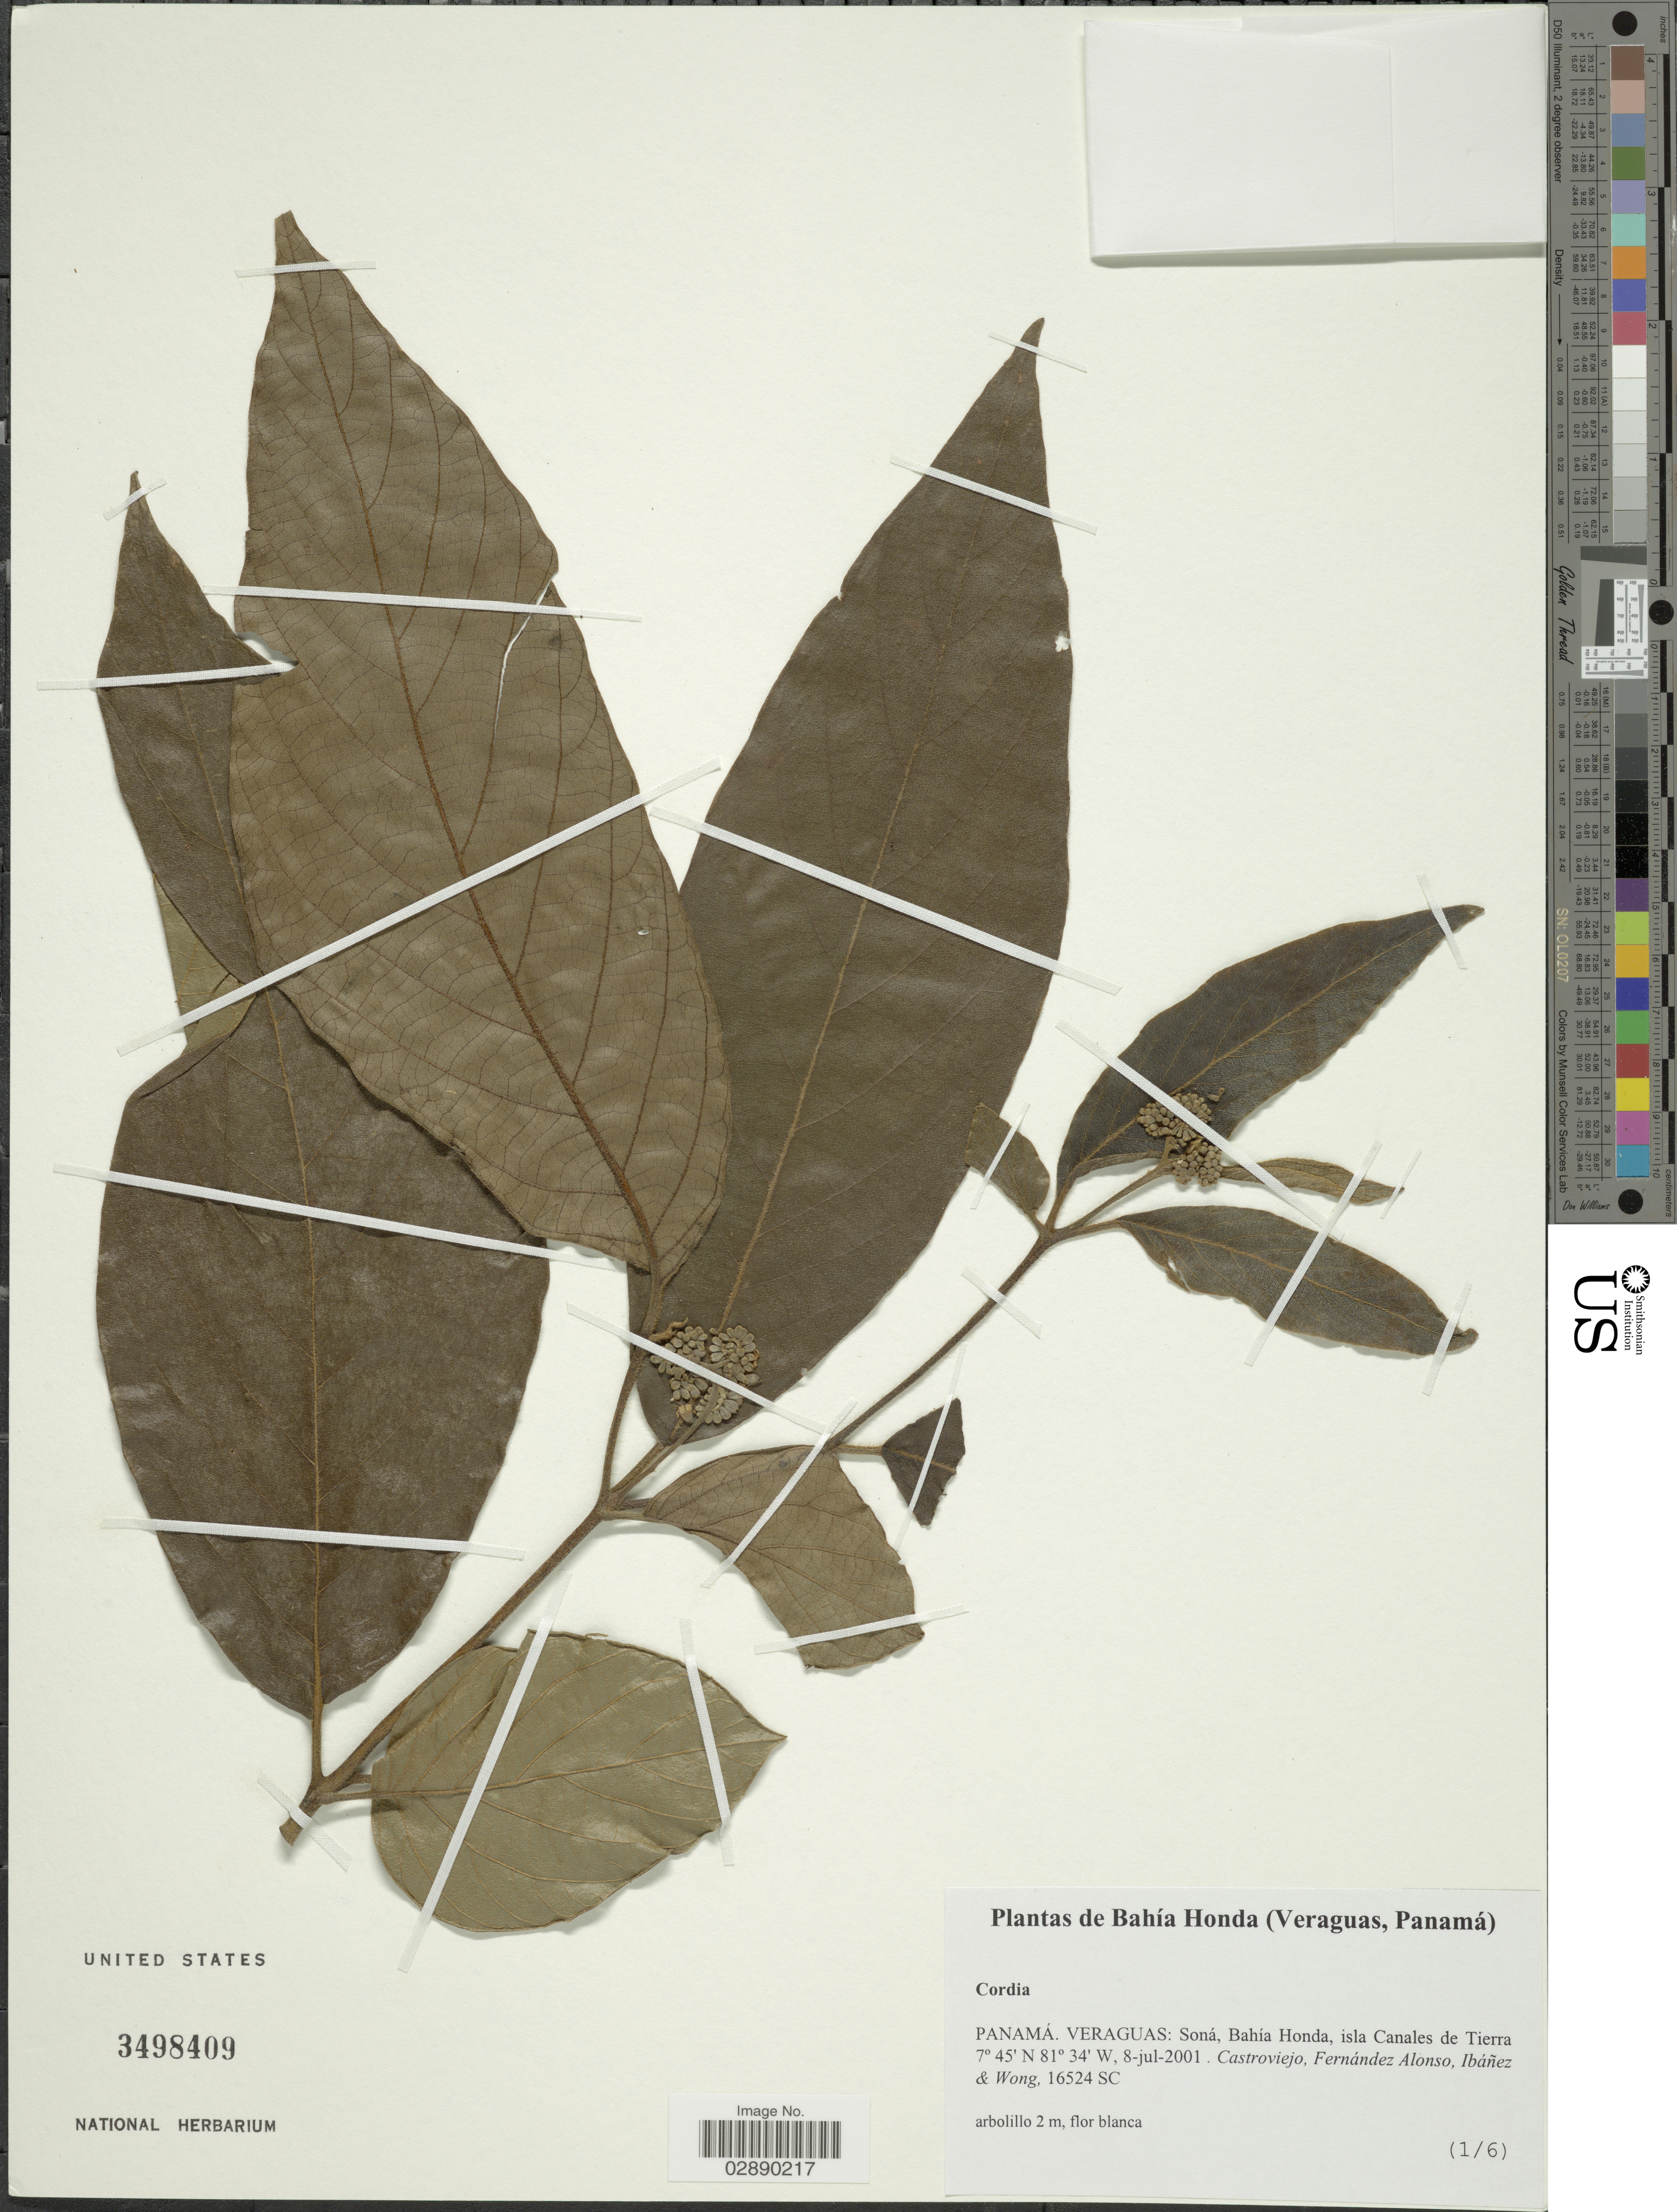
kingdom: Plantae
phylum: Tracheophyta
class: Magnoliopsida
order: Boraginales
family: Cordiaceae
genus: Cordia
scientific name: Cordia sp.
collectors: Castroviejo, --, F. Alonso, Ibáñez & -. Wong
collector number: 16524SC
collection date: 2001-07-08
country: Panama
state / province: Veraguas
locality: Soná, Bahía Honda, isla Canales de Tierra.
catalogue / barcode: US 3498409